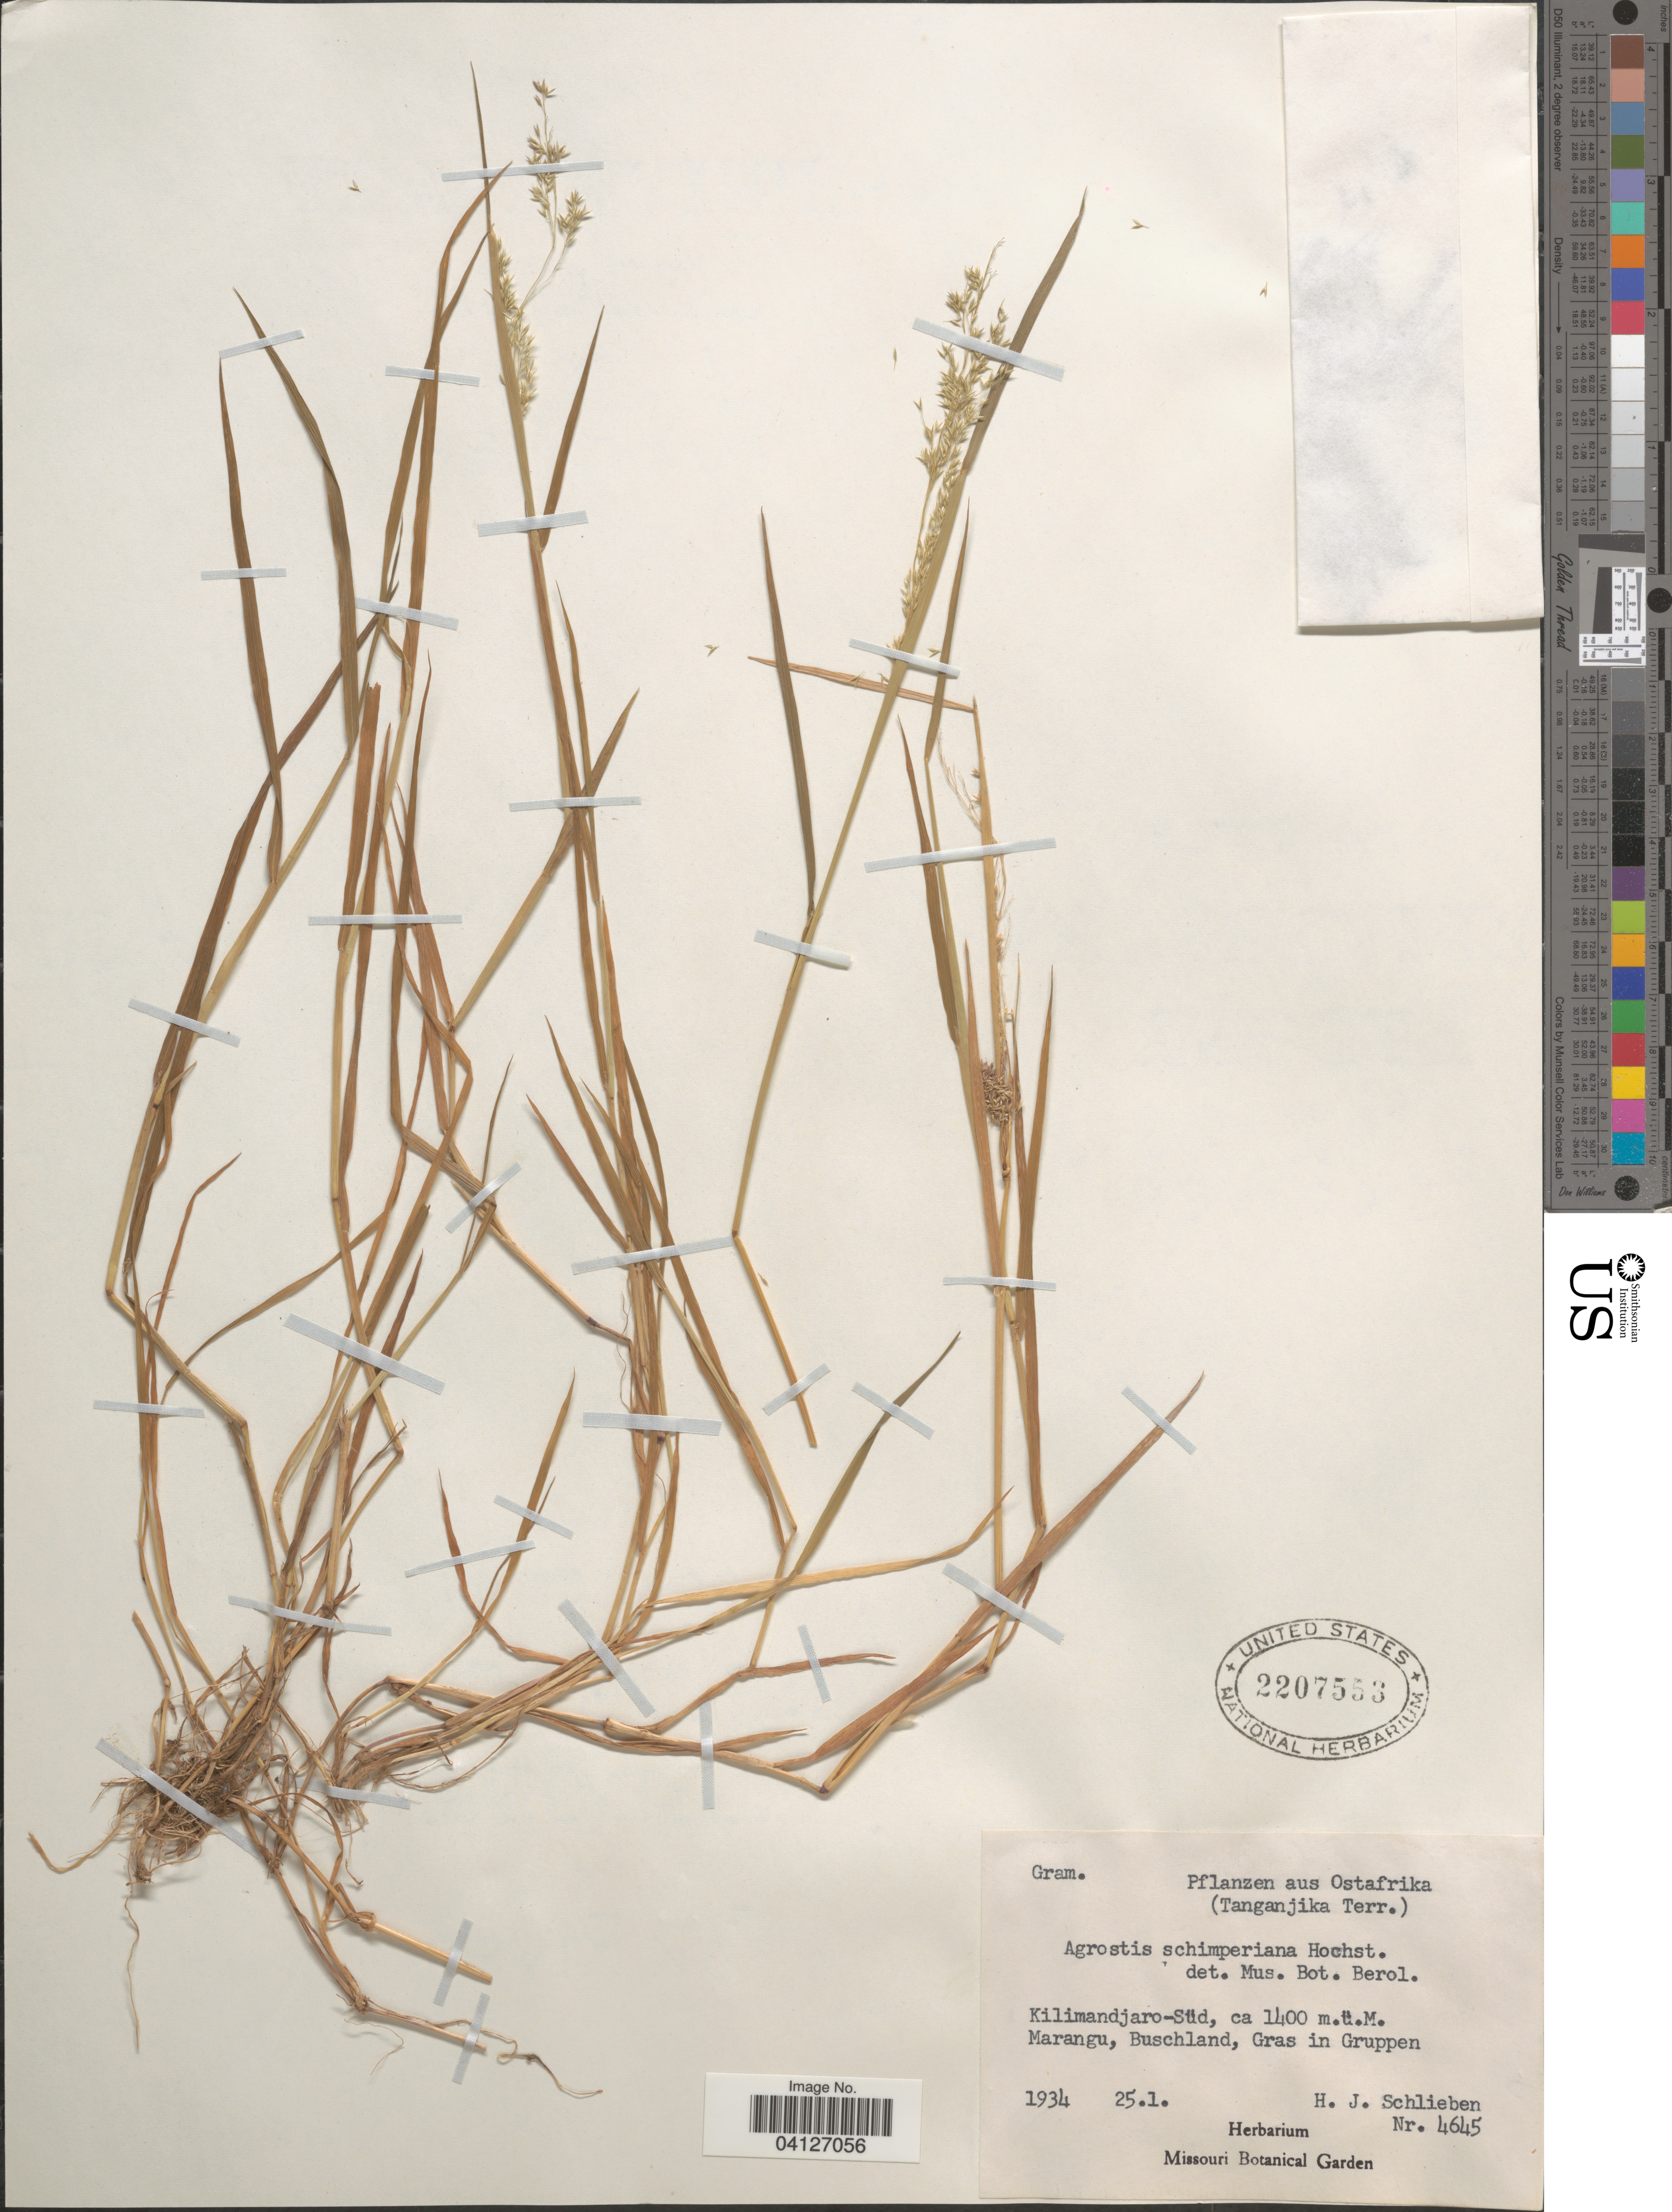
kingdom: Plantae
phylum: Tracheophyta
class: Liliopsida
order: Poales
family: Poaceae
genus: Agrostis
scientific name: Agrostis schimperiana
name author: Hochst. ex Steud.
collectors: H. J. Schlieben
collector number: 4645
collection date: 1934-01-25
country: Tanzania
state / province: Kilimanjaro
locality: Aus Ostafrika (Tanganjika Terr.). Kilimandjaro-Süd, Marangu, Buschland, Gras in Gruppen.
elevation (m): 1400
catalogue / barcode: US 2207553